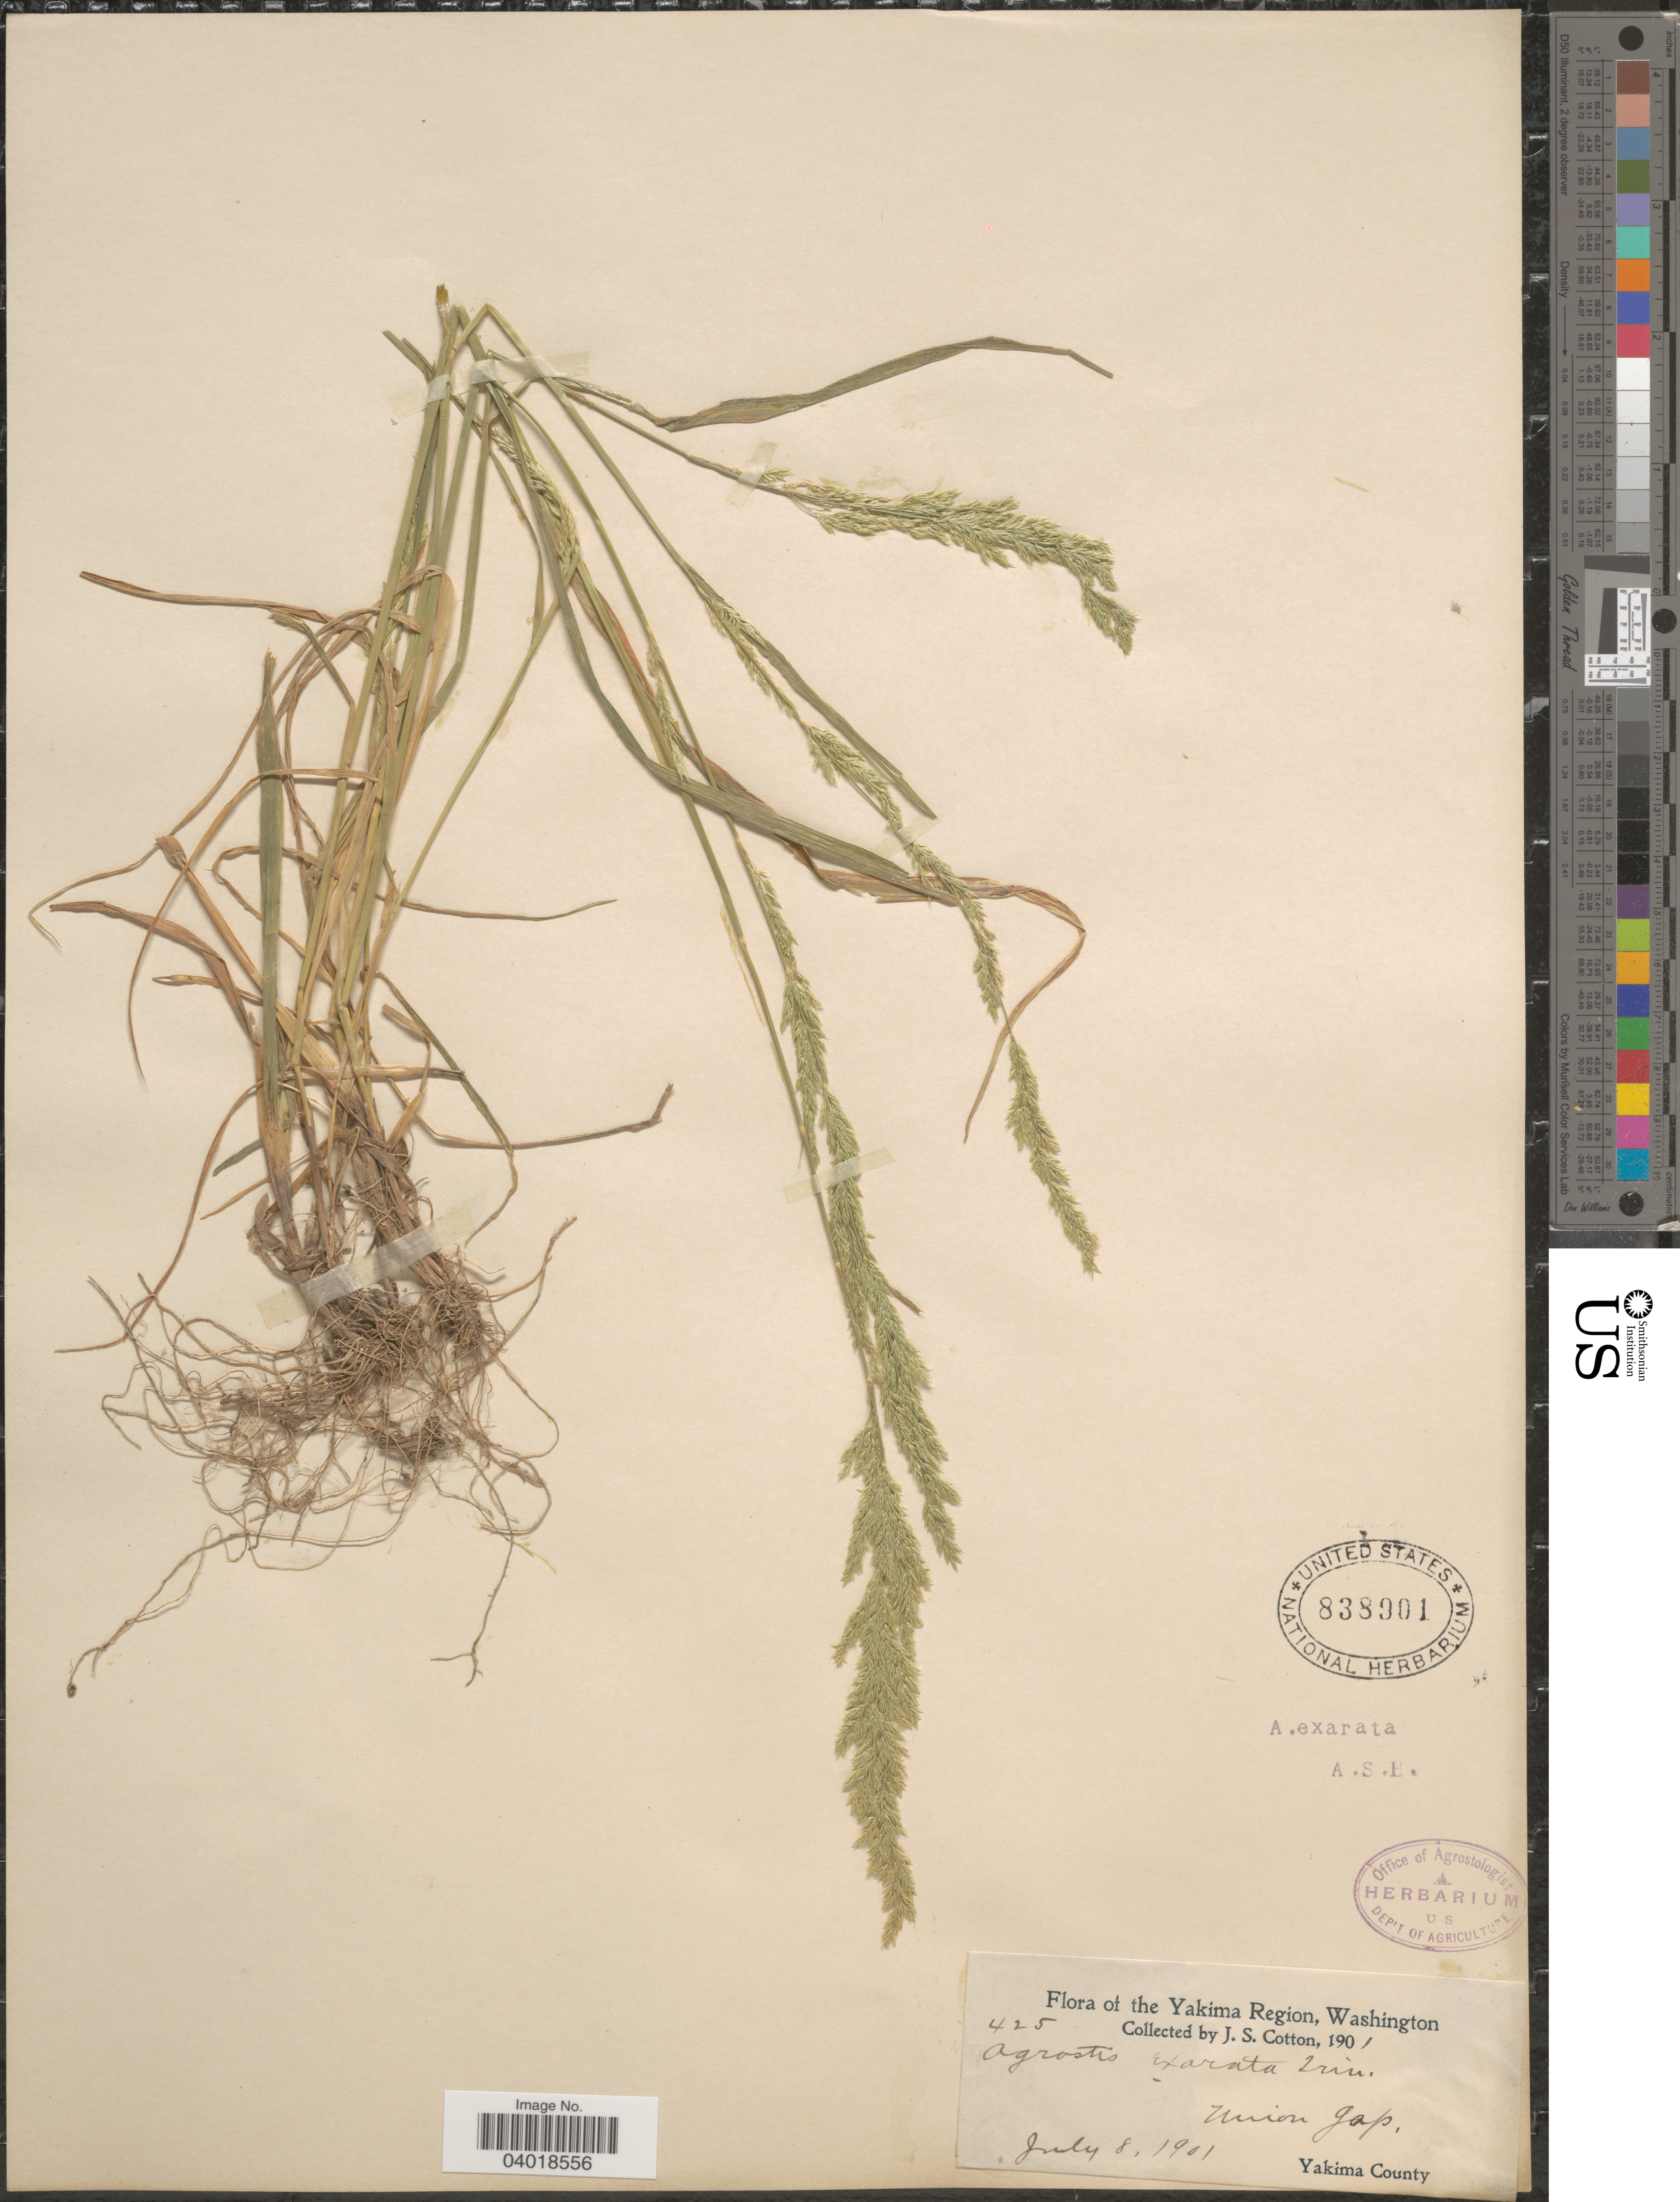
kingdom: Plantae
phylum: Tracheophyta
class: Liliopsida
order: Poales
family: Poaceae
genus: Agrostis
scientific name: Agrostis exarata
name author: Trin.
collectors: J. S. Cotton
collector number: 425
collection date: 1901-07-08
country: United States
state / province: Washington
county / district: Yakima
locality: The Yakima Region. Union Gap, Yakima County.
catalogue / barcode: US 838901